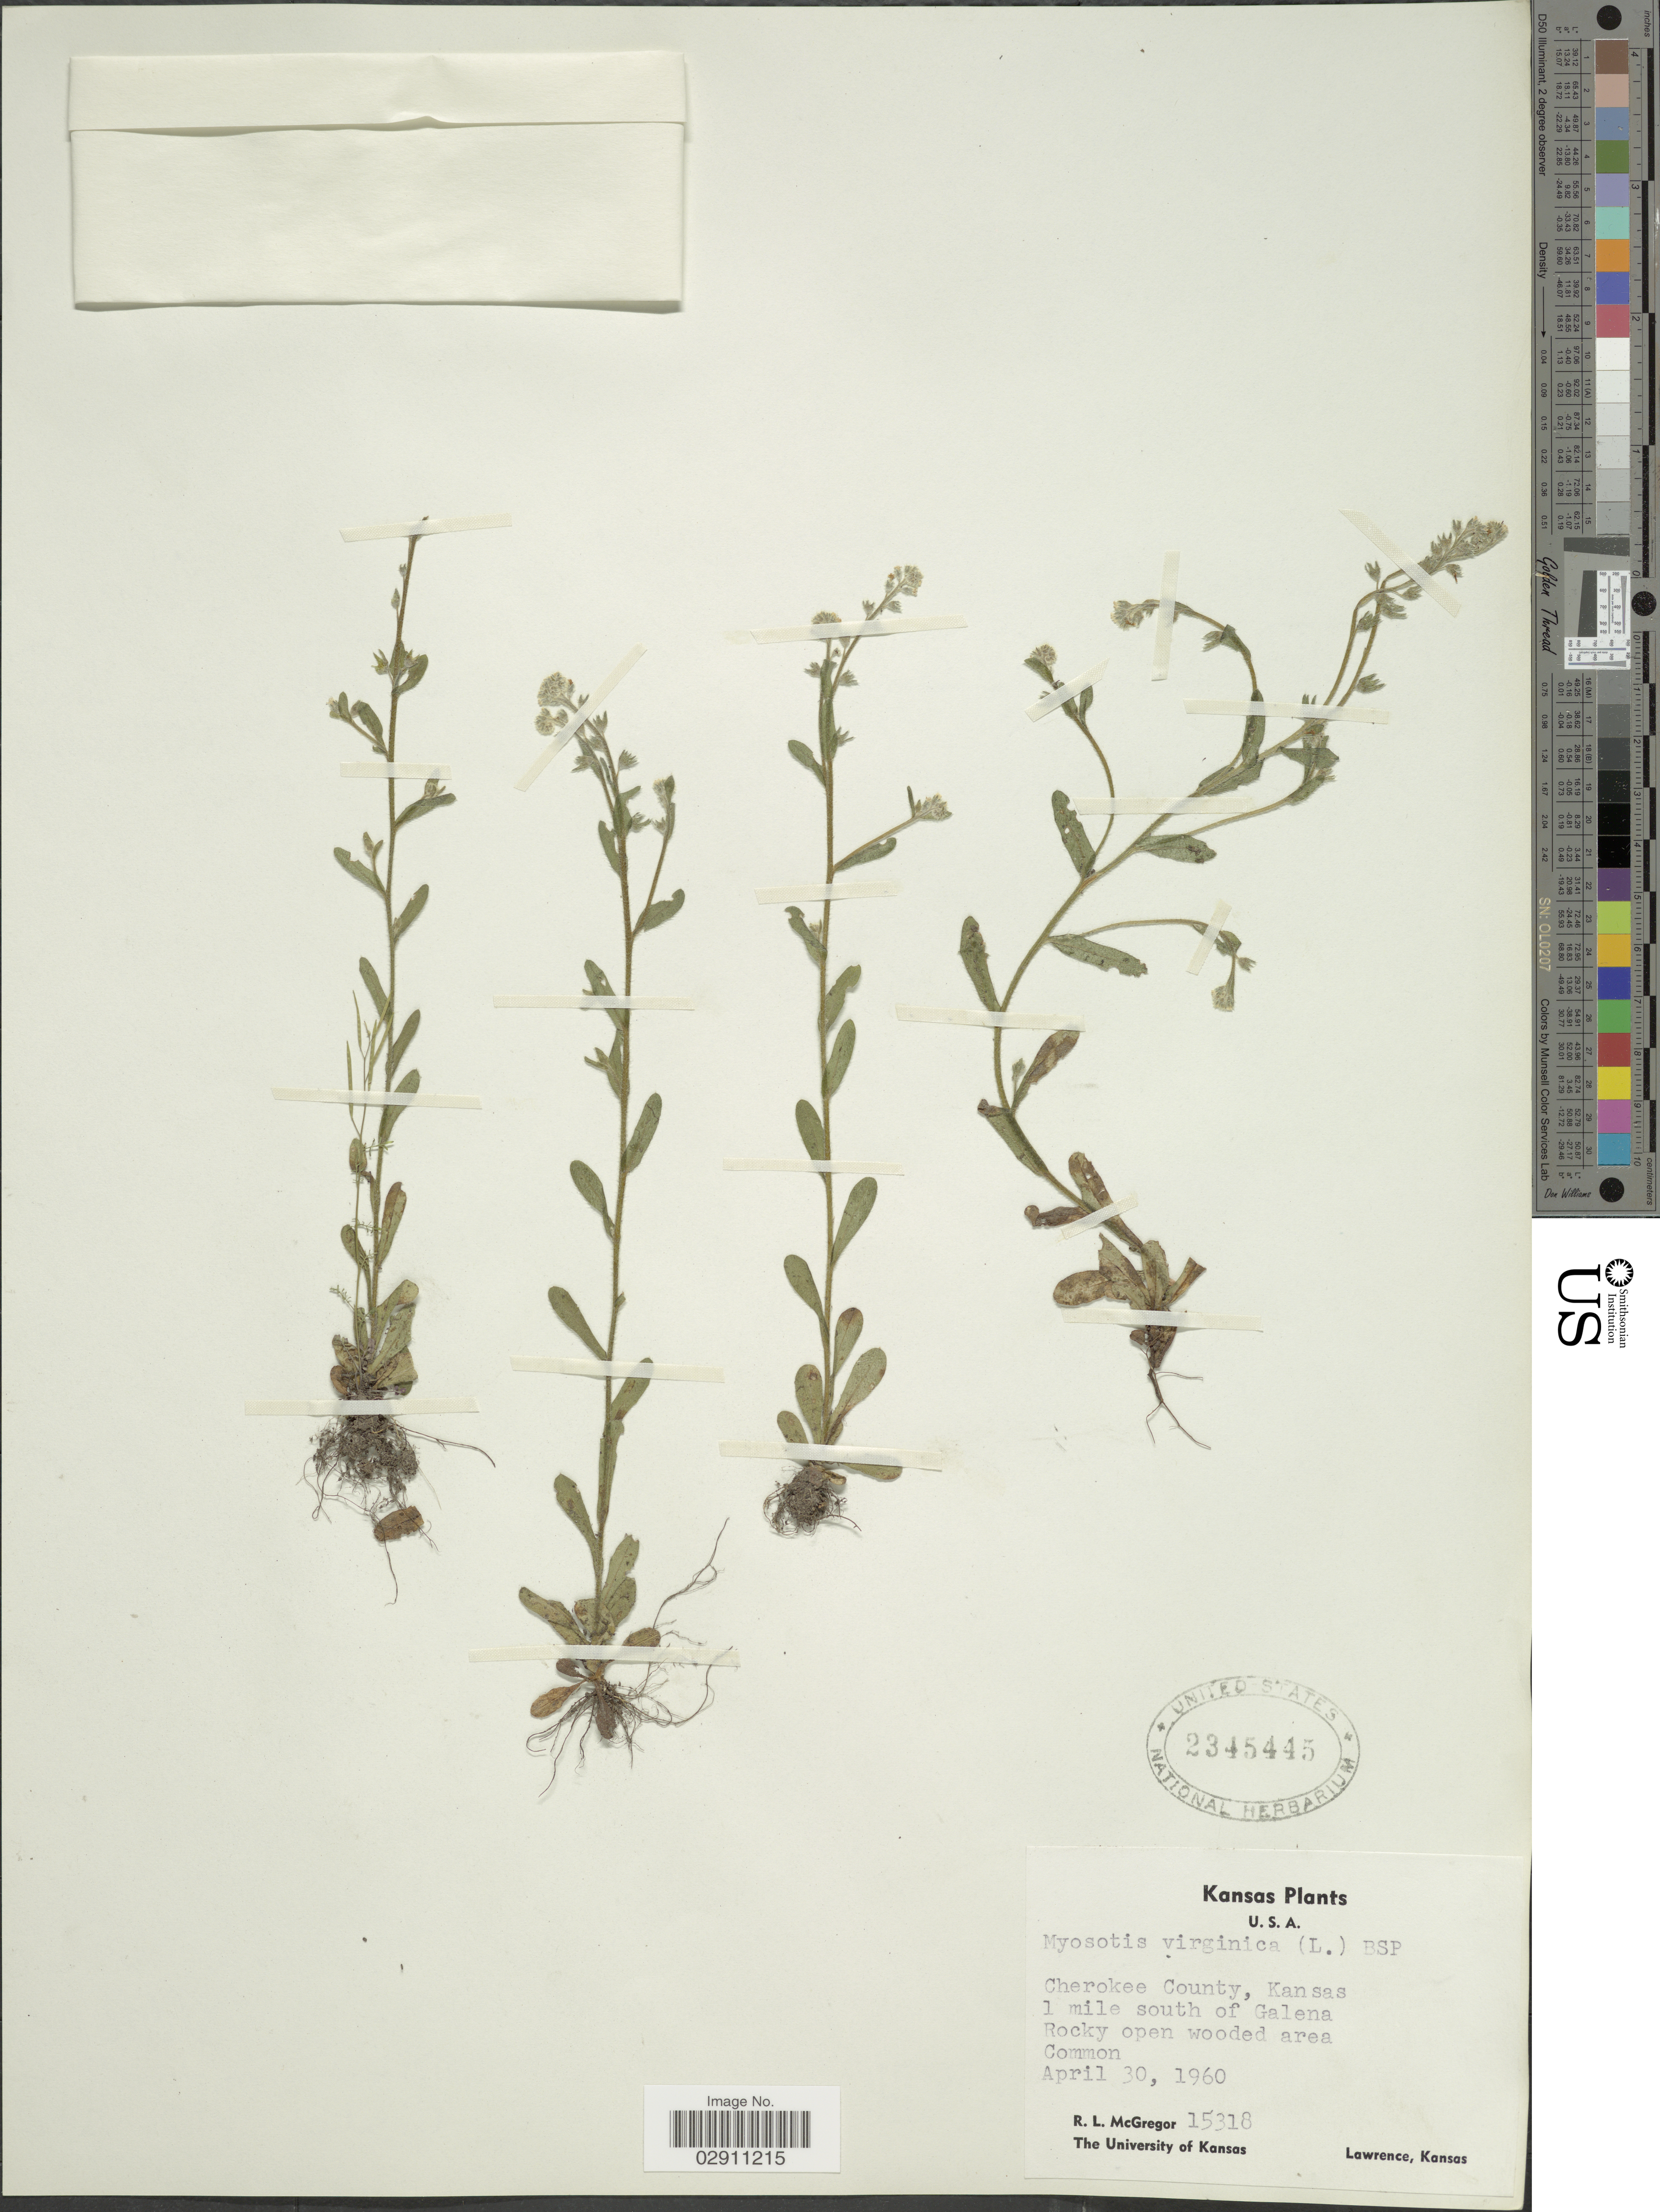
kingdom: Plantae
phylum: Tracheophyta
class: Magnoliopsida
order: Boraginales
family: Boraginaceae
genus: Myosotis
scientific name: Myosotis verna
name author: Nutt.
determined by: Goldman, Doug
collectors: R. McGregor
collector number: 15318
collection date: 1960-04-30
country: United States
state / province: Kansas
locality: Cherokee County, Kansas, 1 mile south of Galena, Rocky open wooded area.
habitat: Rocky open wooded area.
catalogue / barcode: US 2345445